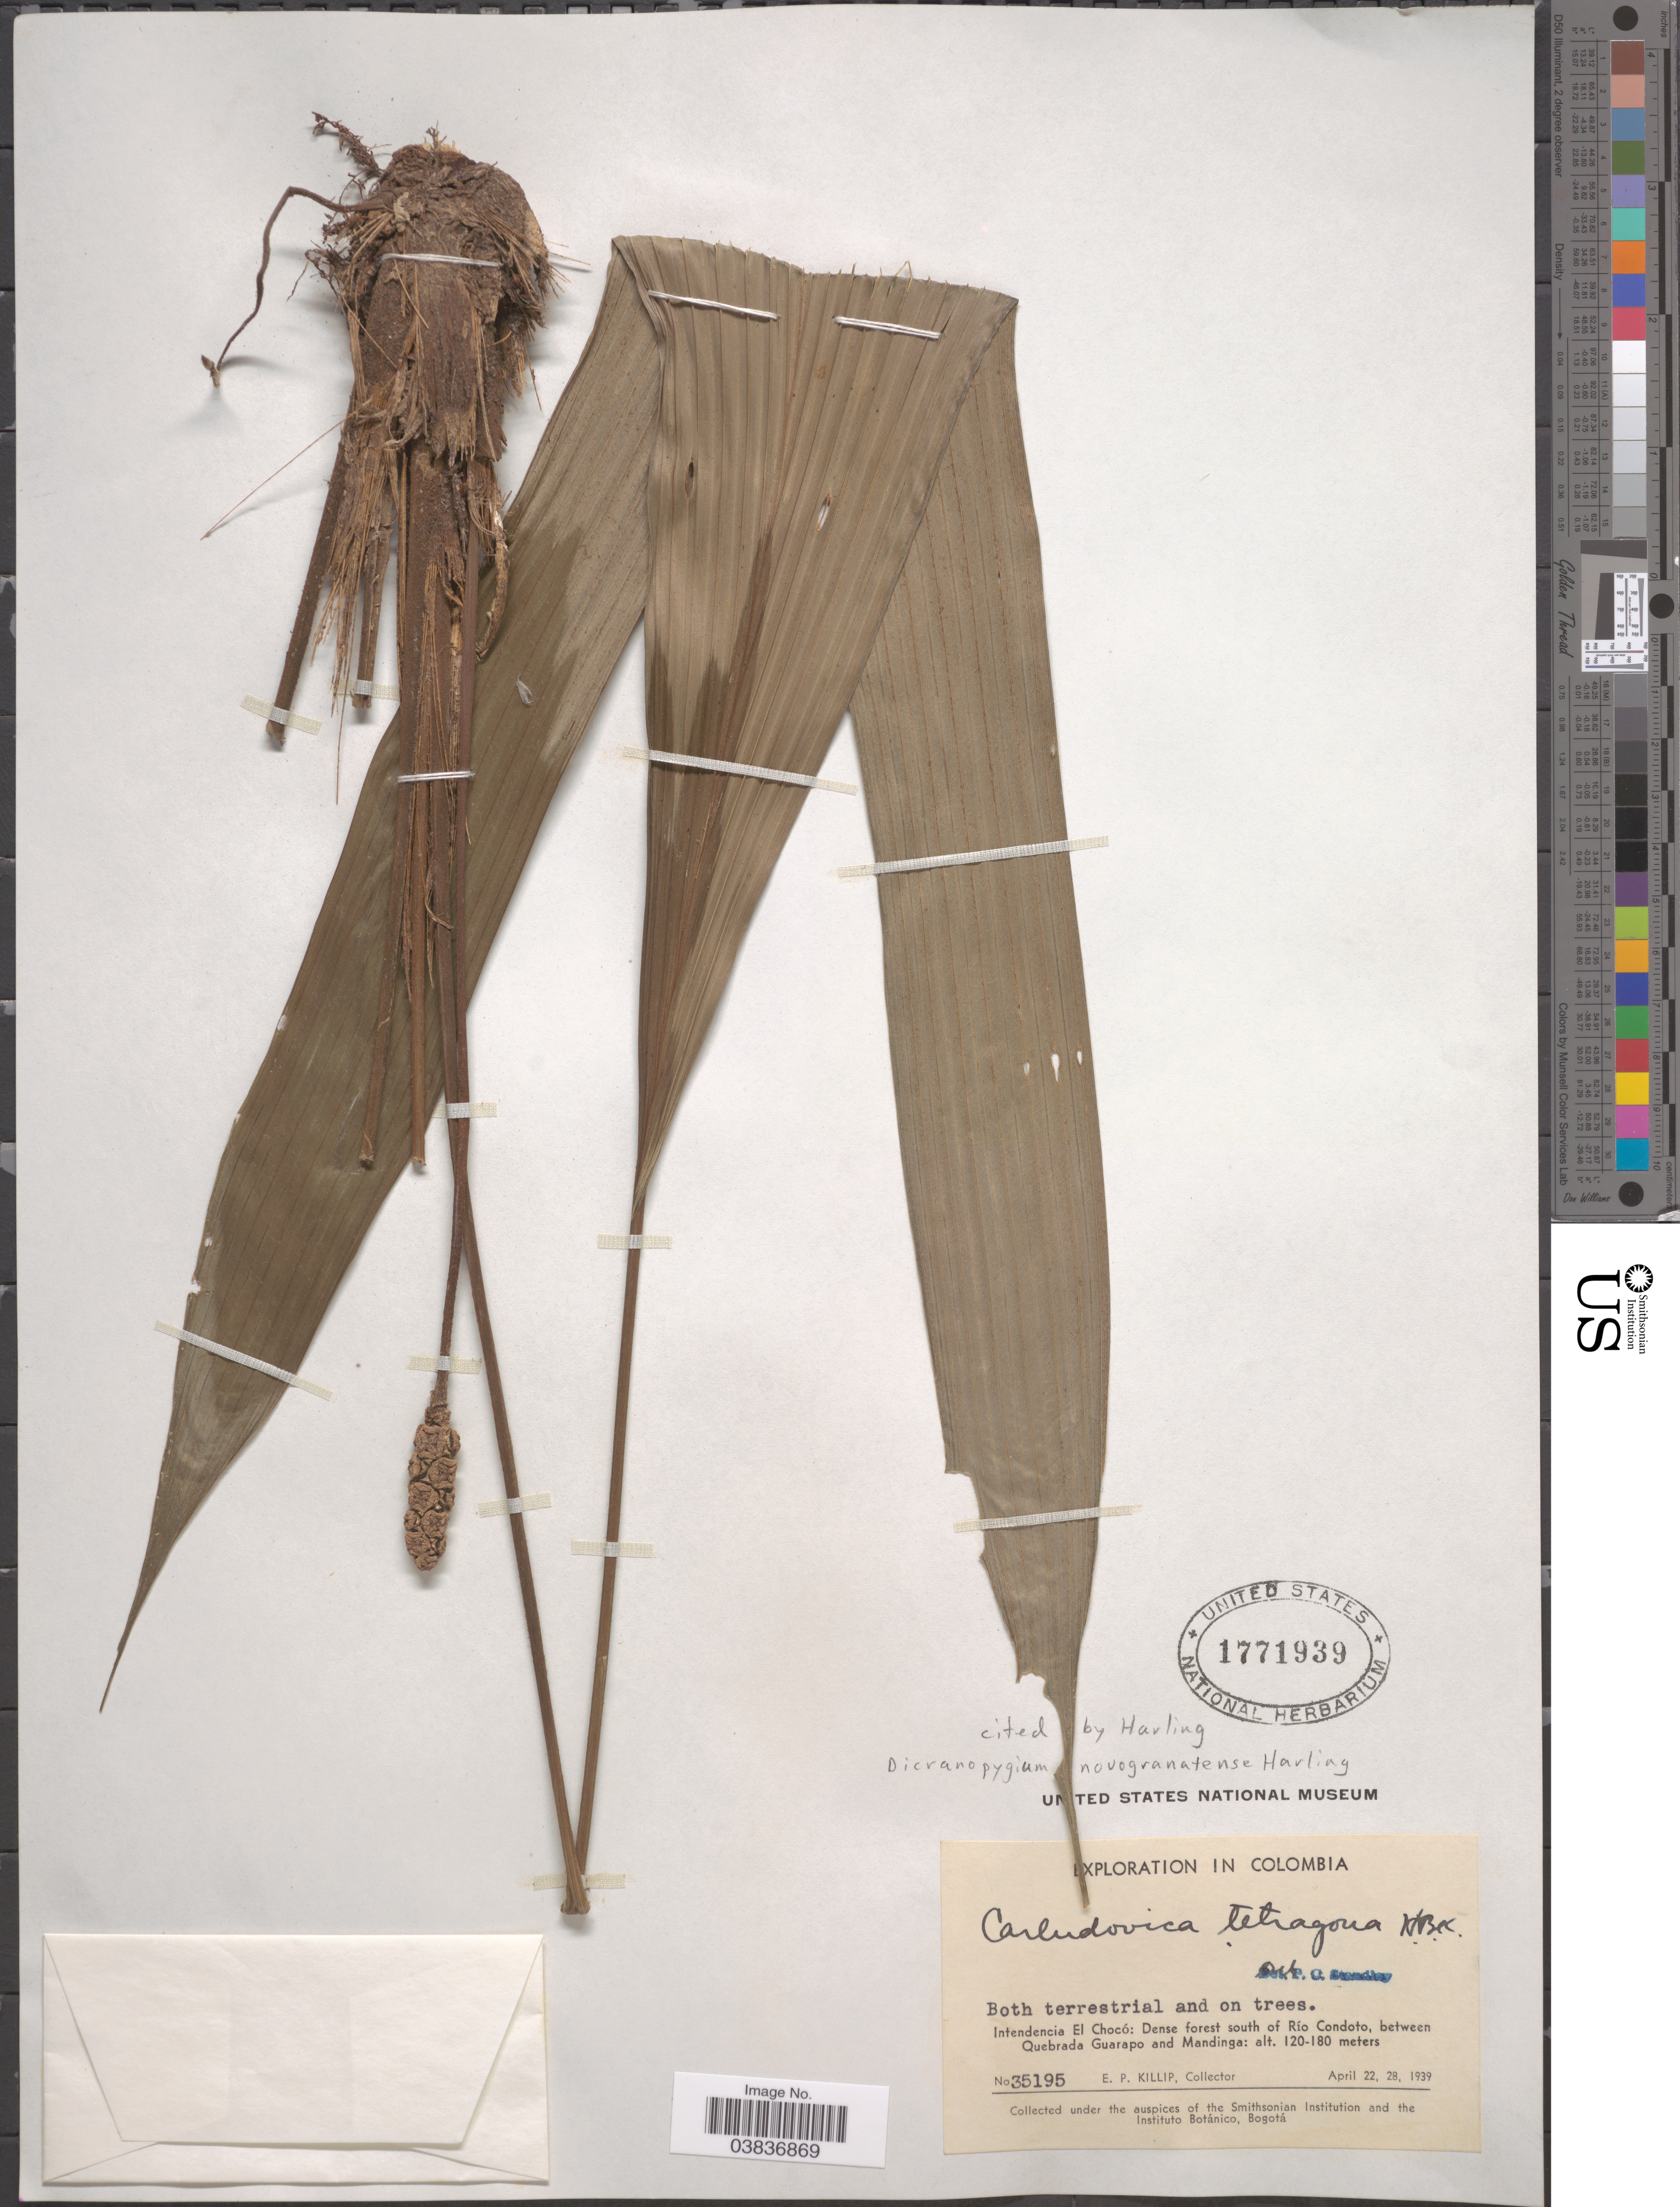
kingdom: Plantae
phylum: Tracheophyta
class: Liliopsida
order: Pandanales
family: Cyclanthaceae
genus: Dicranopygium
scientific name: Dicranopygium novogranatense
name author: Harling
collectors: E. P. Killip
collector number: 35195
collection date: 1939-04-22/1939-04-28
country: Colombia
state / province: Chocó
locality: Intendencia El Chocó: Dense forest south of Río Condoto, between Quebrada Guarapo and Mandinga.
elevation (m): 120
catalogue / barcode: US 1771939